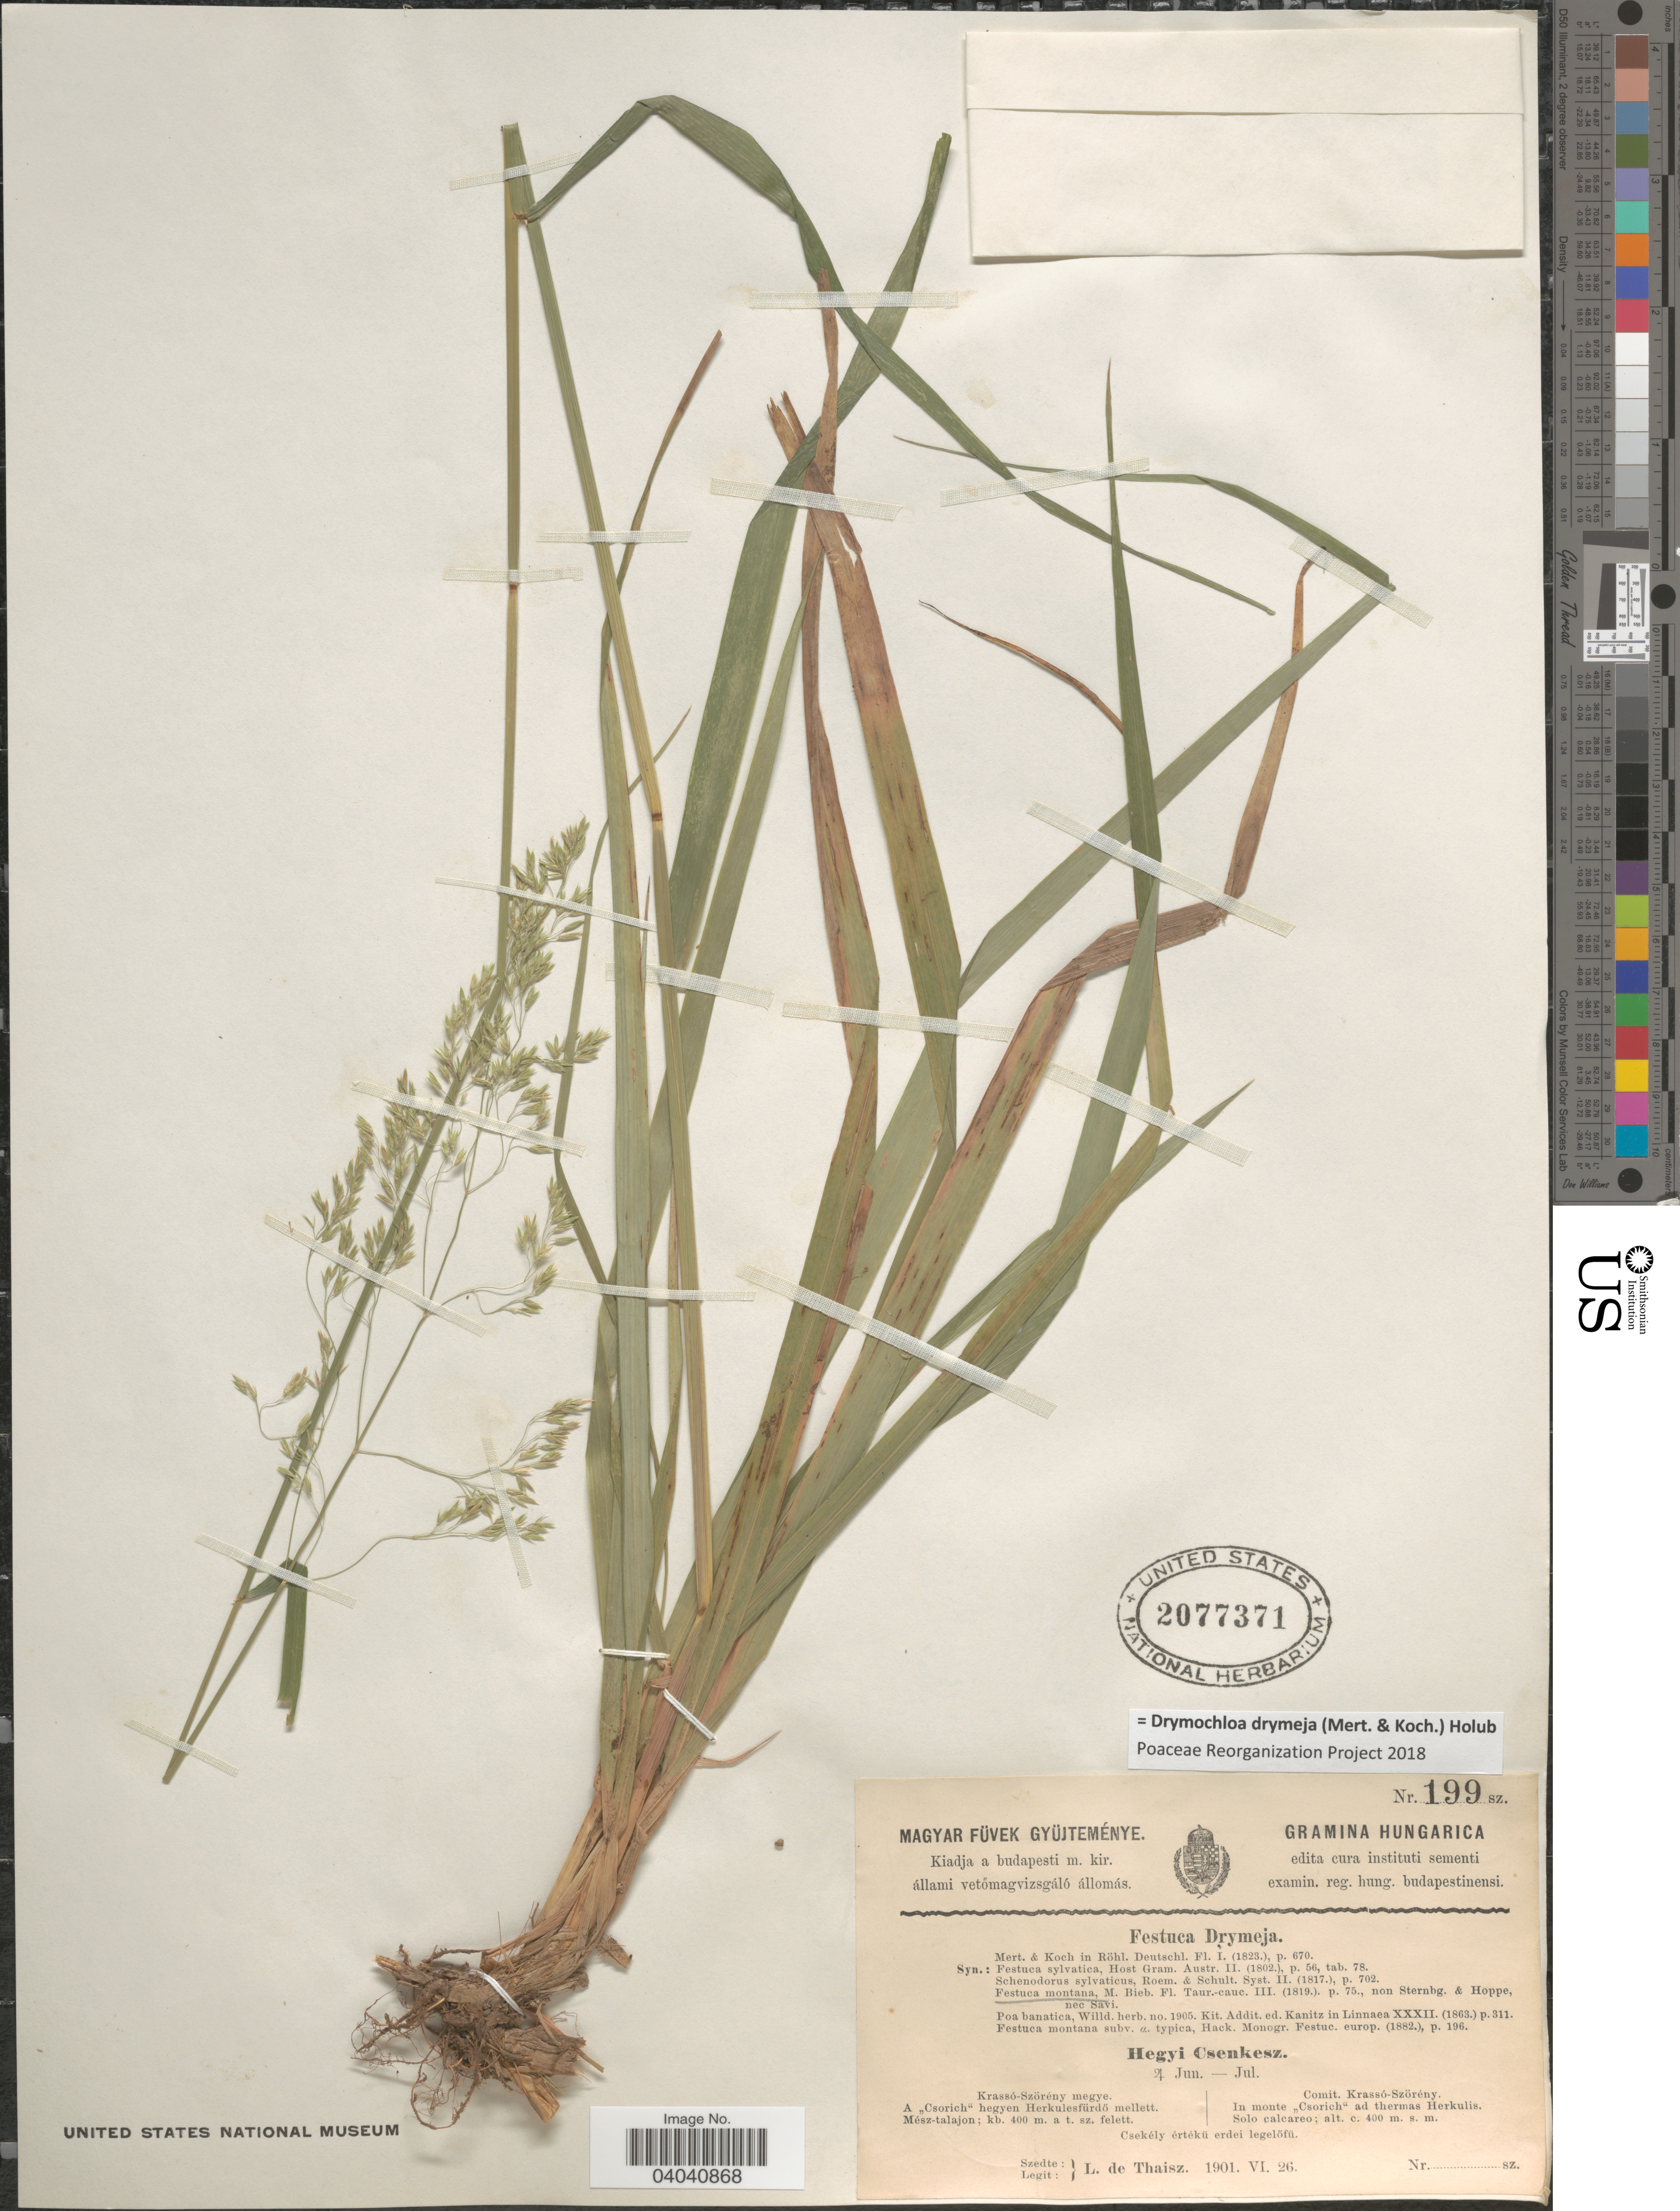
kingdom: Plantae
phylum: Tracheophyta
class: Liliopsida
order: Poales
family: Poaceae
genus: Drymochloa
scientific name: Drymochloa drymeja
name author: (Mert. & W.D.J. Koch) Holub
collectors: L. Thaisz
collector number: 199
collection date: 1901-06-26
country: Romania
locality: Hungarica. Comit. Krassó-Szörény. In monte "Csorich" ad thermas Herkulis.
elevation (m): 400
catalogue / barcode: US 2077371